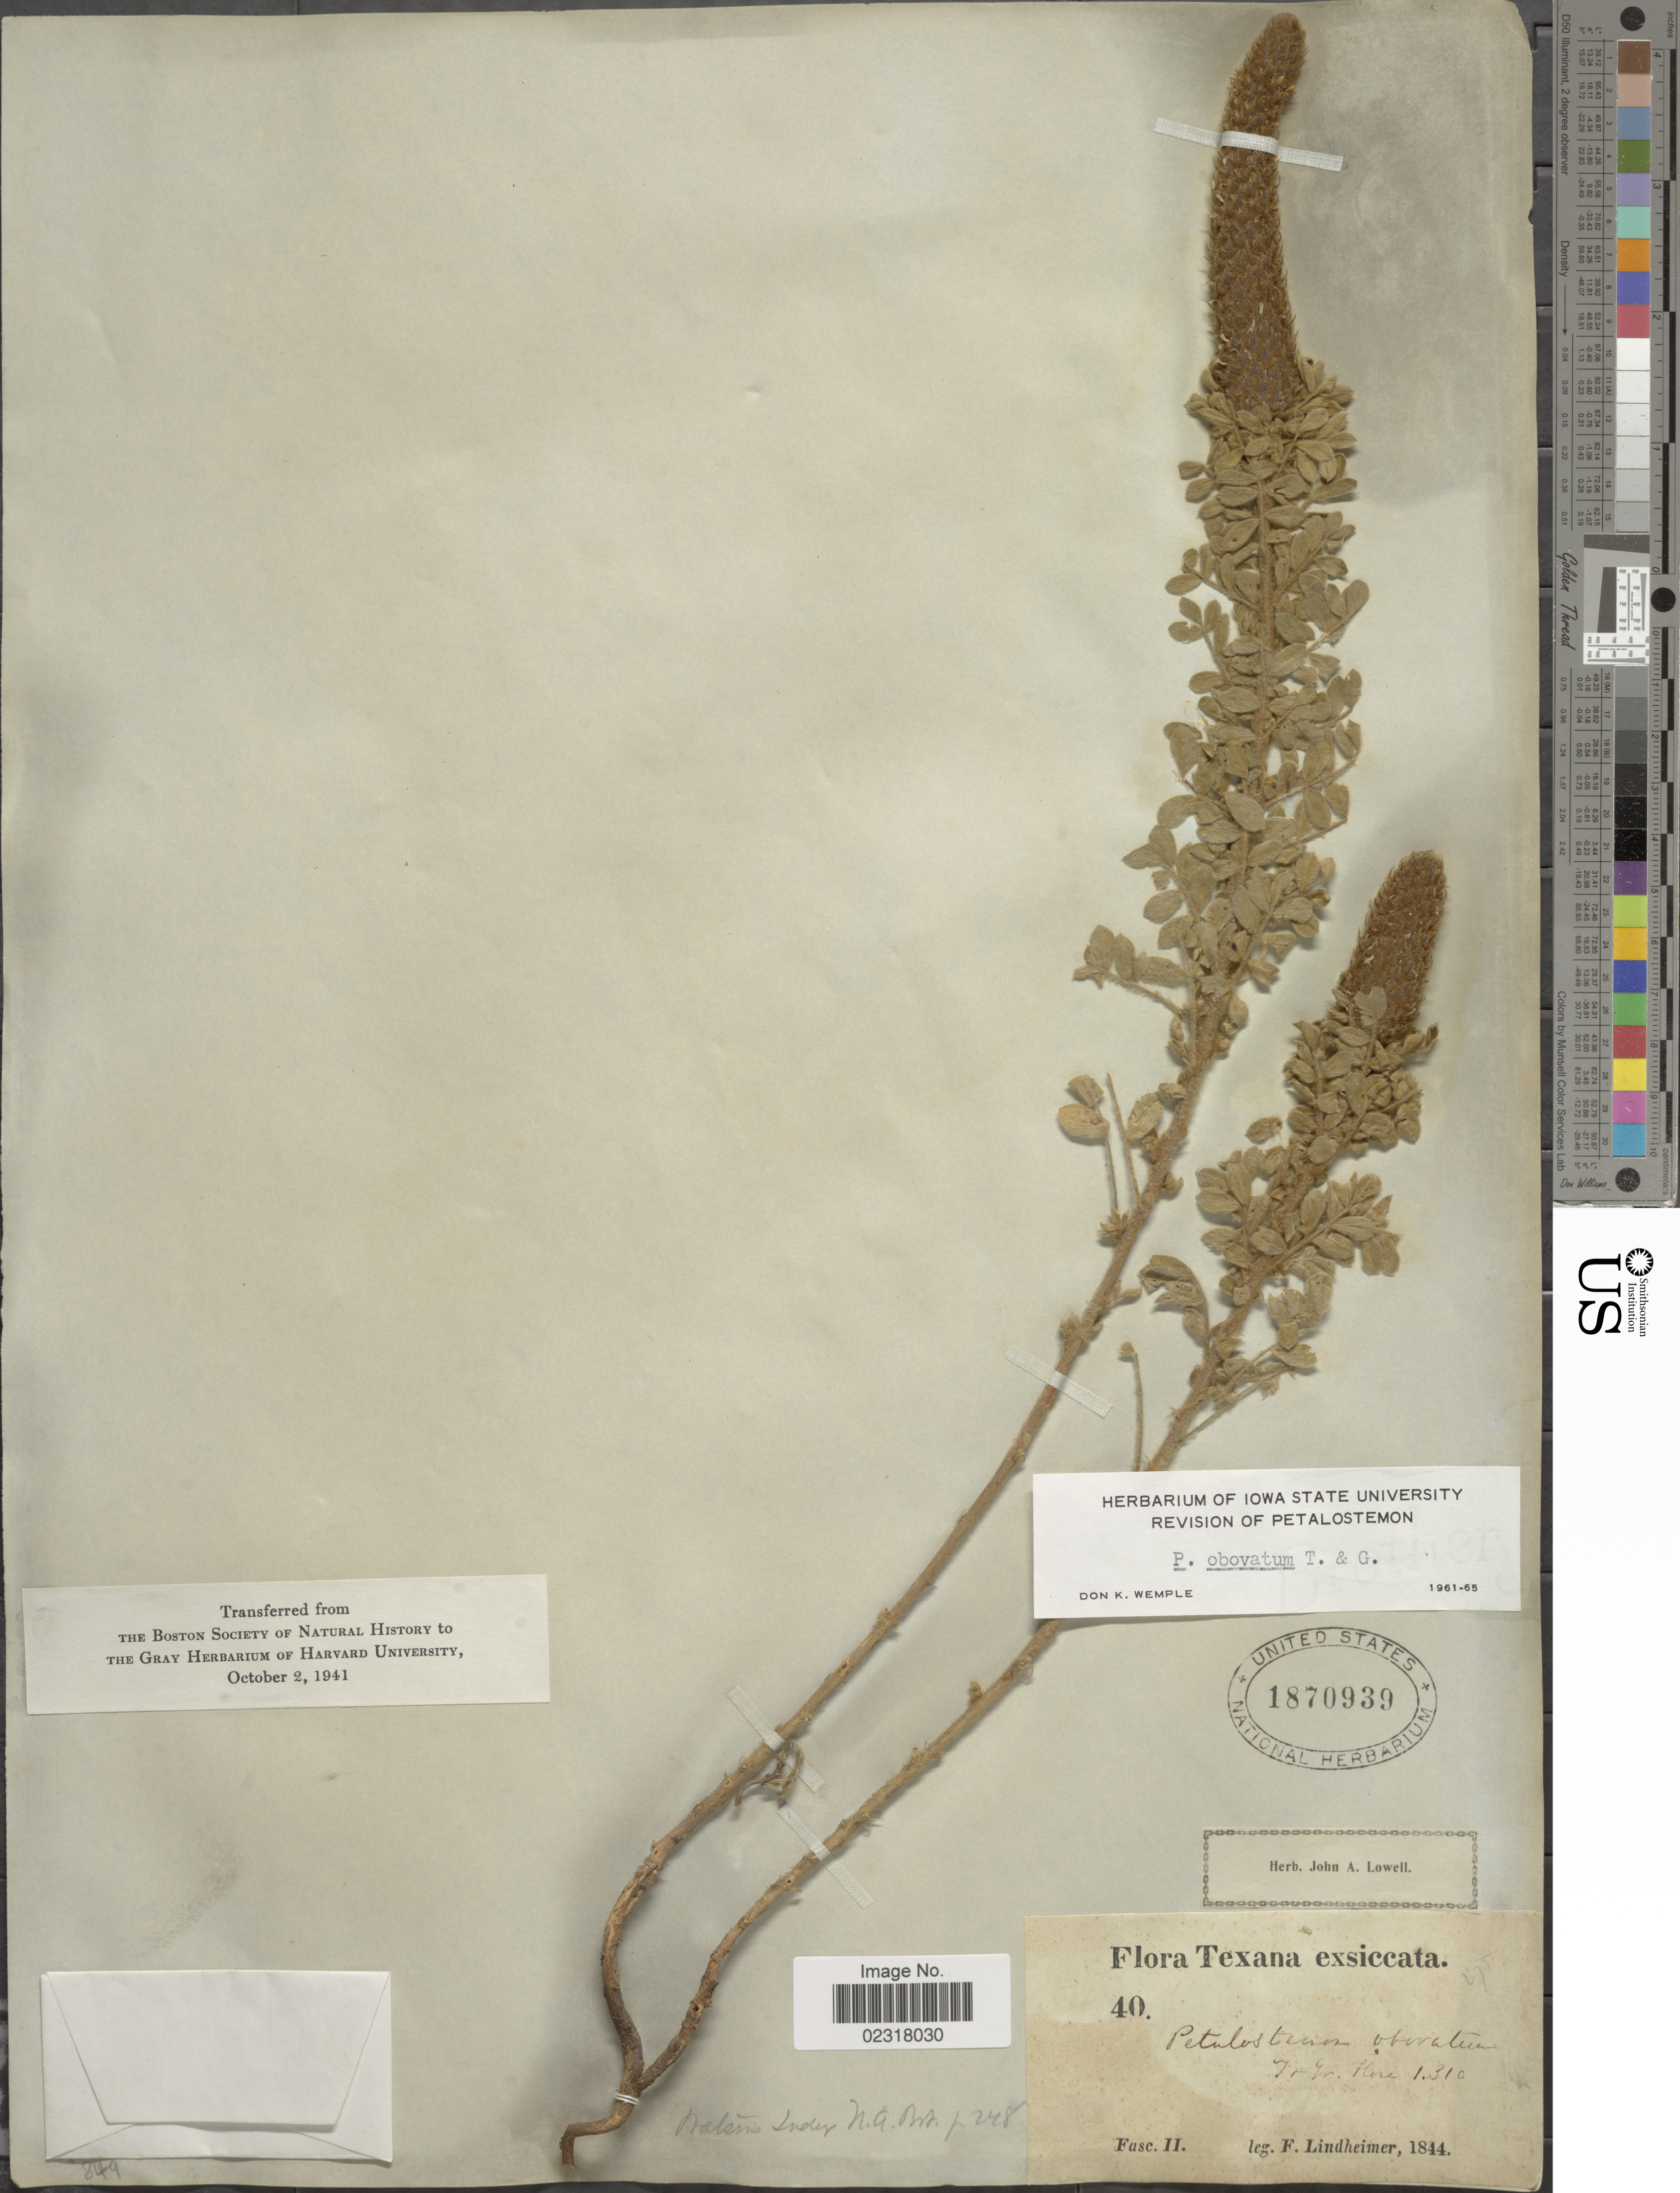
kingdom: Plantae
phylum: Tracheophyta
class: Magnoliopsida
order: Fabales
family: Fabaceae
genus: Dalea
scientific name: Dalea obovata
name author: (Torr.) Shinners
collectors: F. Lindheimer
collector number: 40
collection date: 1844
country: United States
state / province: Texas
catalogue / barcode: US 1870939